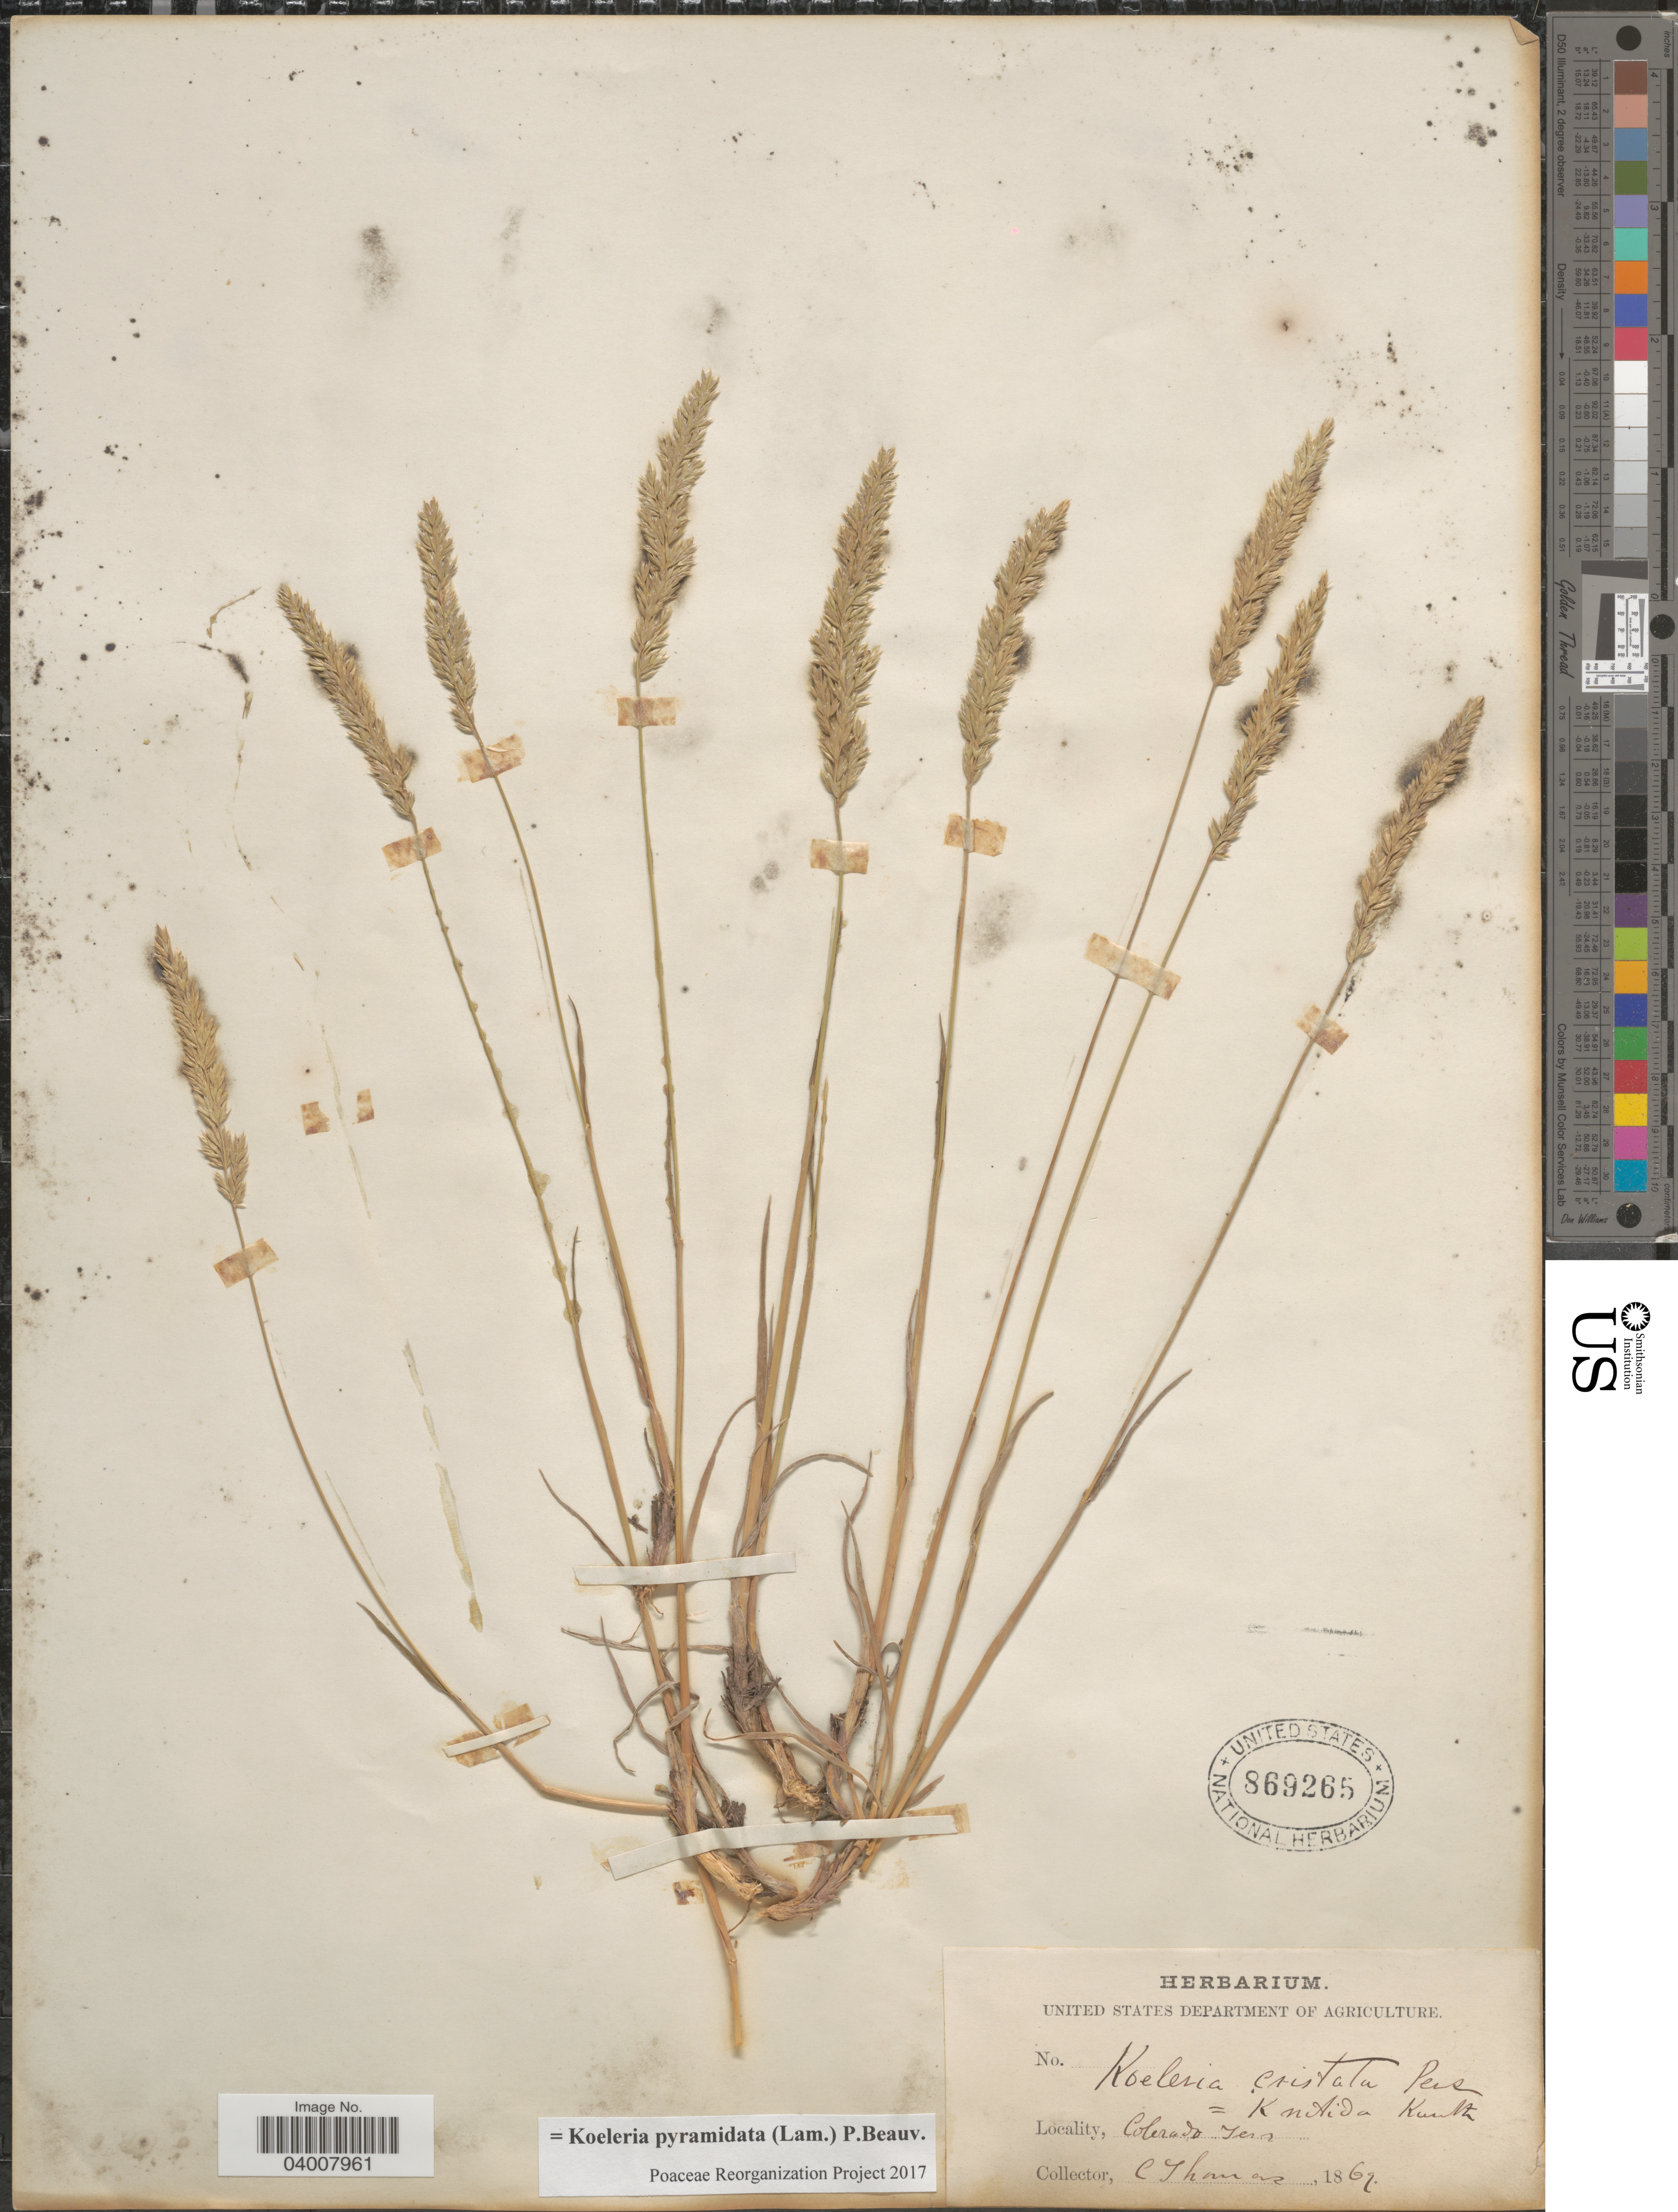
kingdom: Plantae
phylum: Tracheophyta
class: Liliopsida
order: Poales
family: Poaceae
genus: Koeleria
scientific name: Koeleria pyramidata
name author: (Lam.) P. Beauv.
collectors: C. Thomas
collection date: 1869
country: United States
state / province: Colorado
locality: Colorado Terr.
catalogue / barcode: US 869265